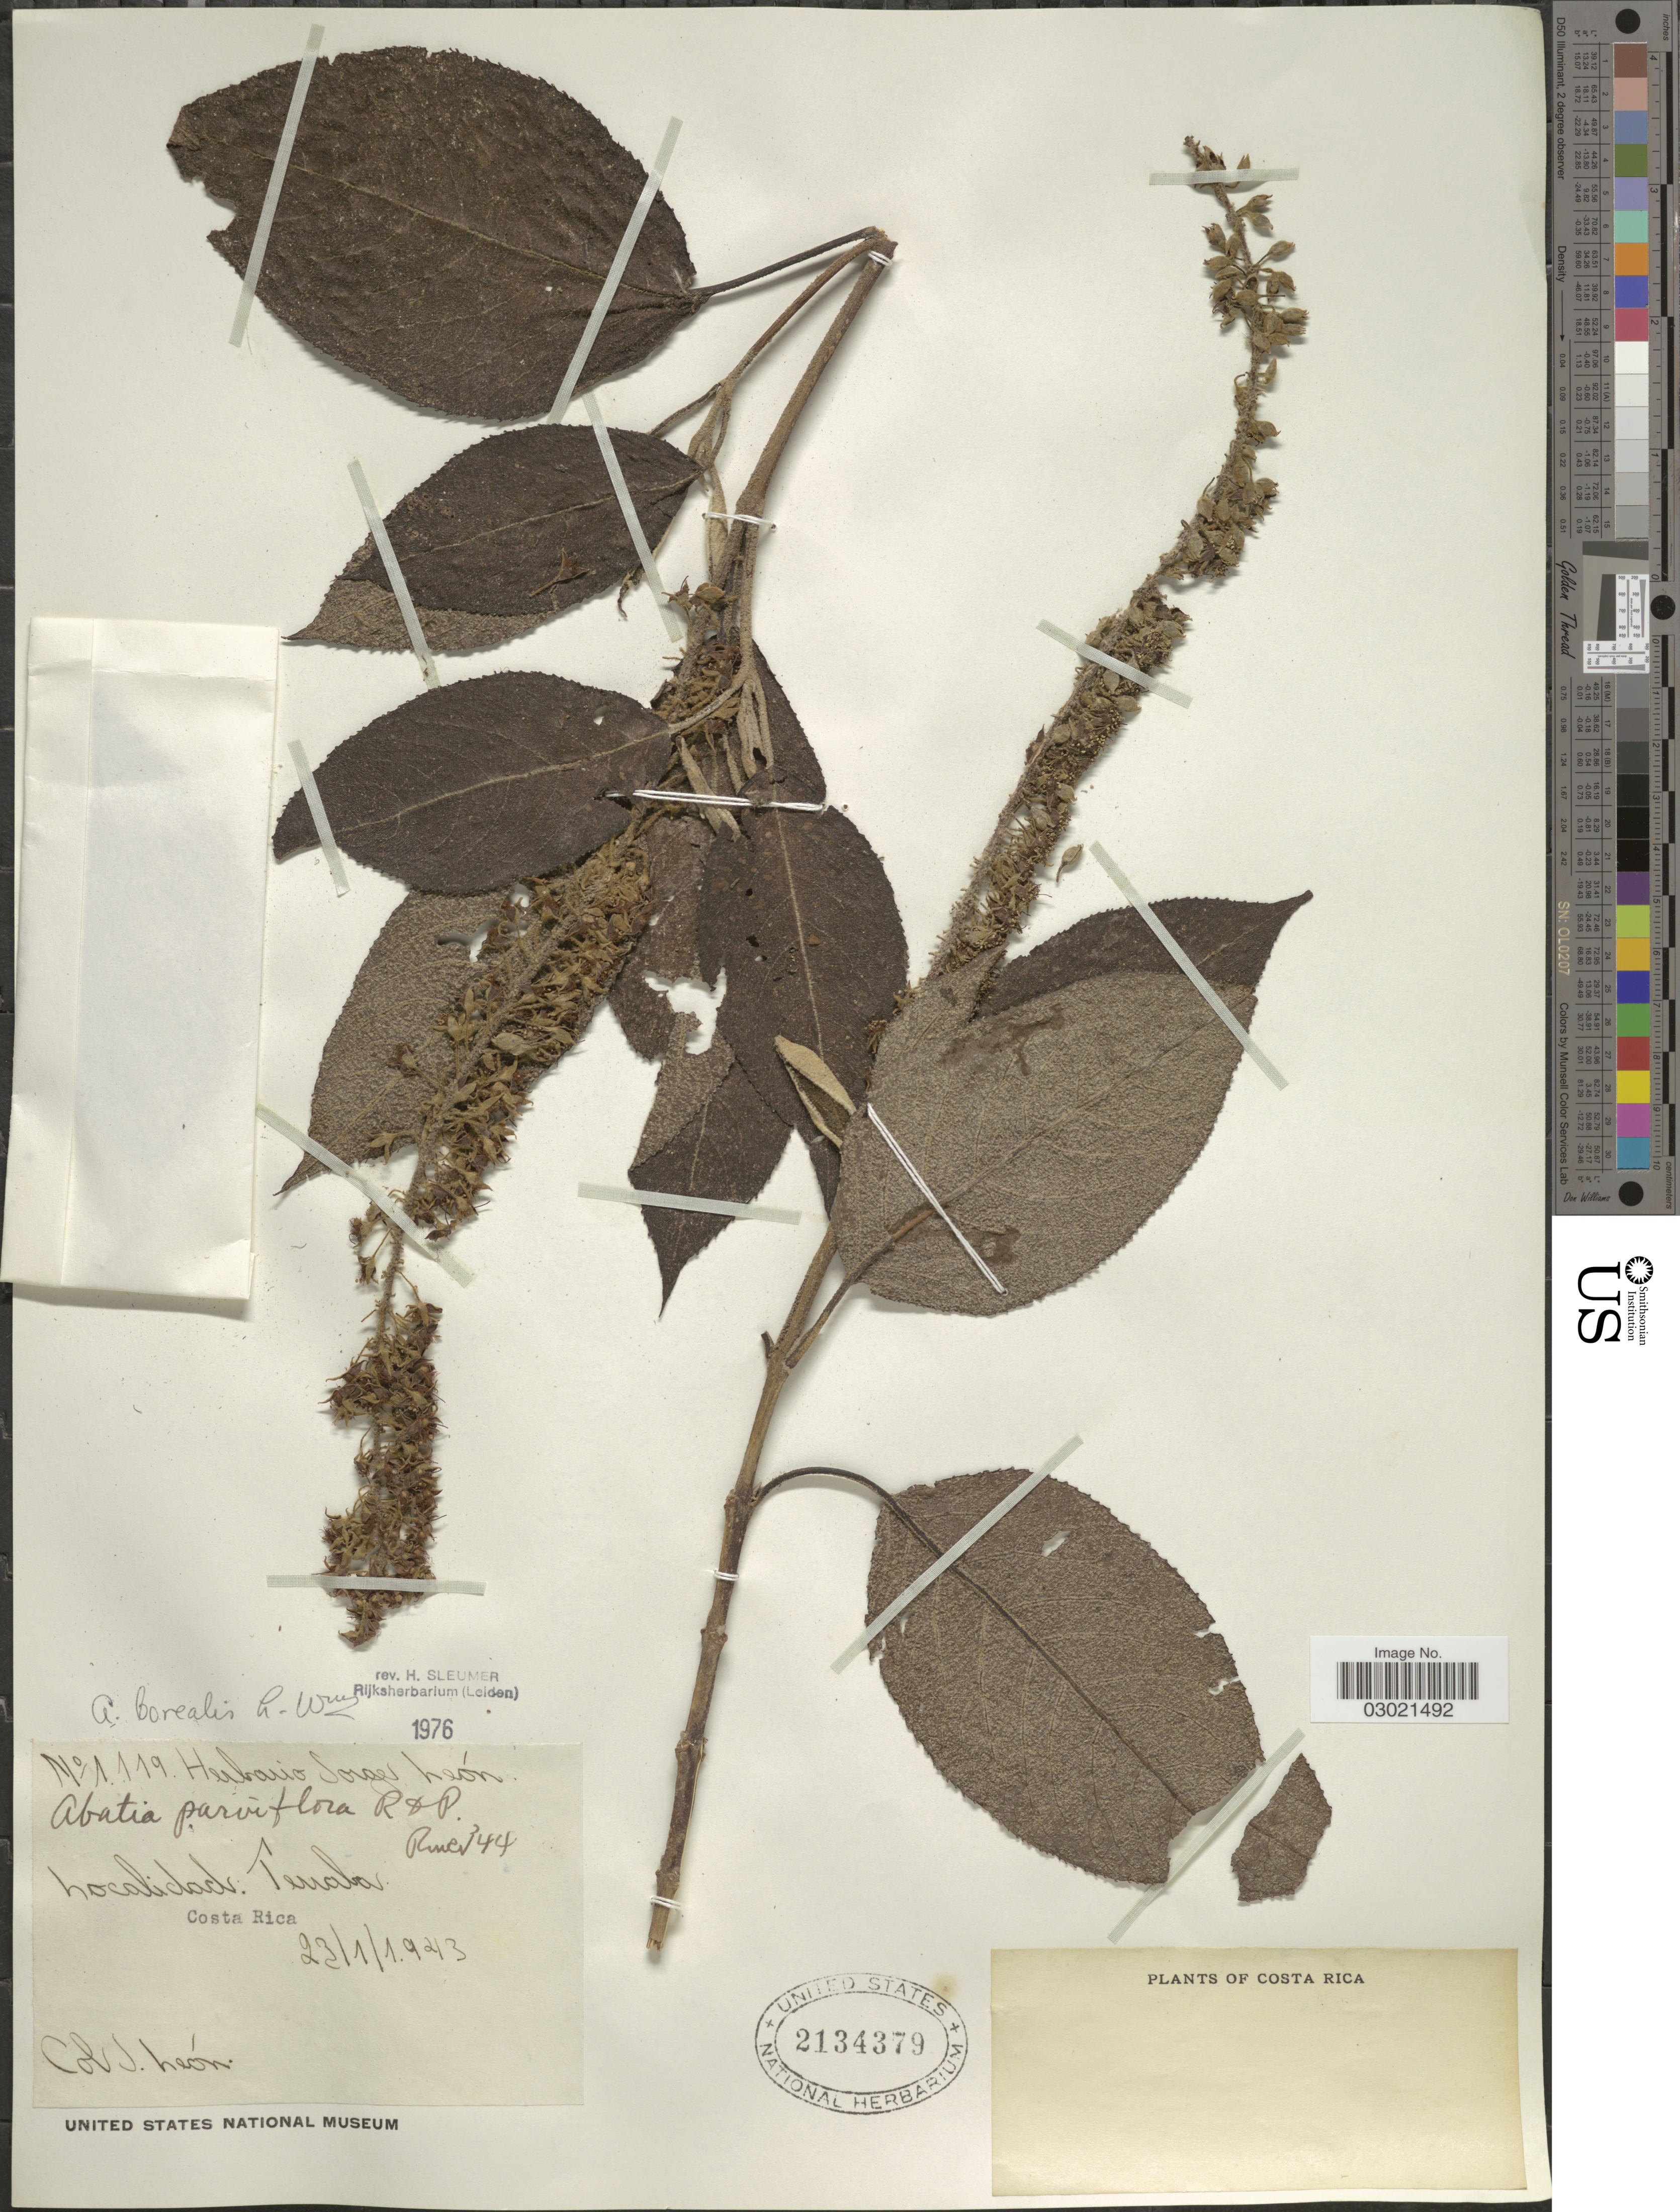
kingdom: Plantae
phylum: Tracheophyta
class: Magnoliopsida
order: Malpighiales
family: Salicaceae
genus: Abatia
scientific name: Abatia parviflora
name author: Ruiz & Pav.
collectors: J. León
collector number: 1119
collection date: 1943-01-23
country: Costa Rica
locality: Tenala.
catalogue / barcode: US 2134379